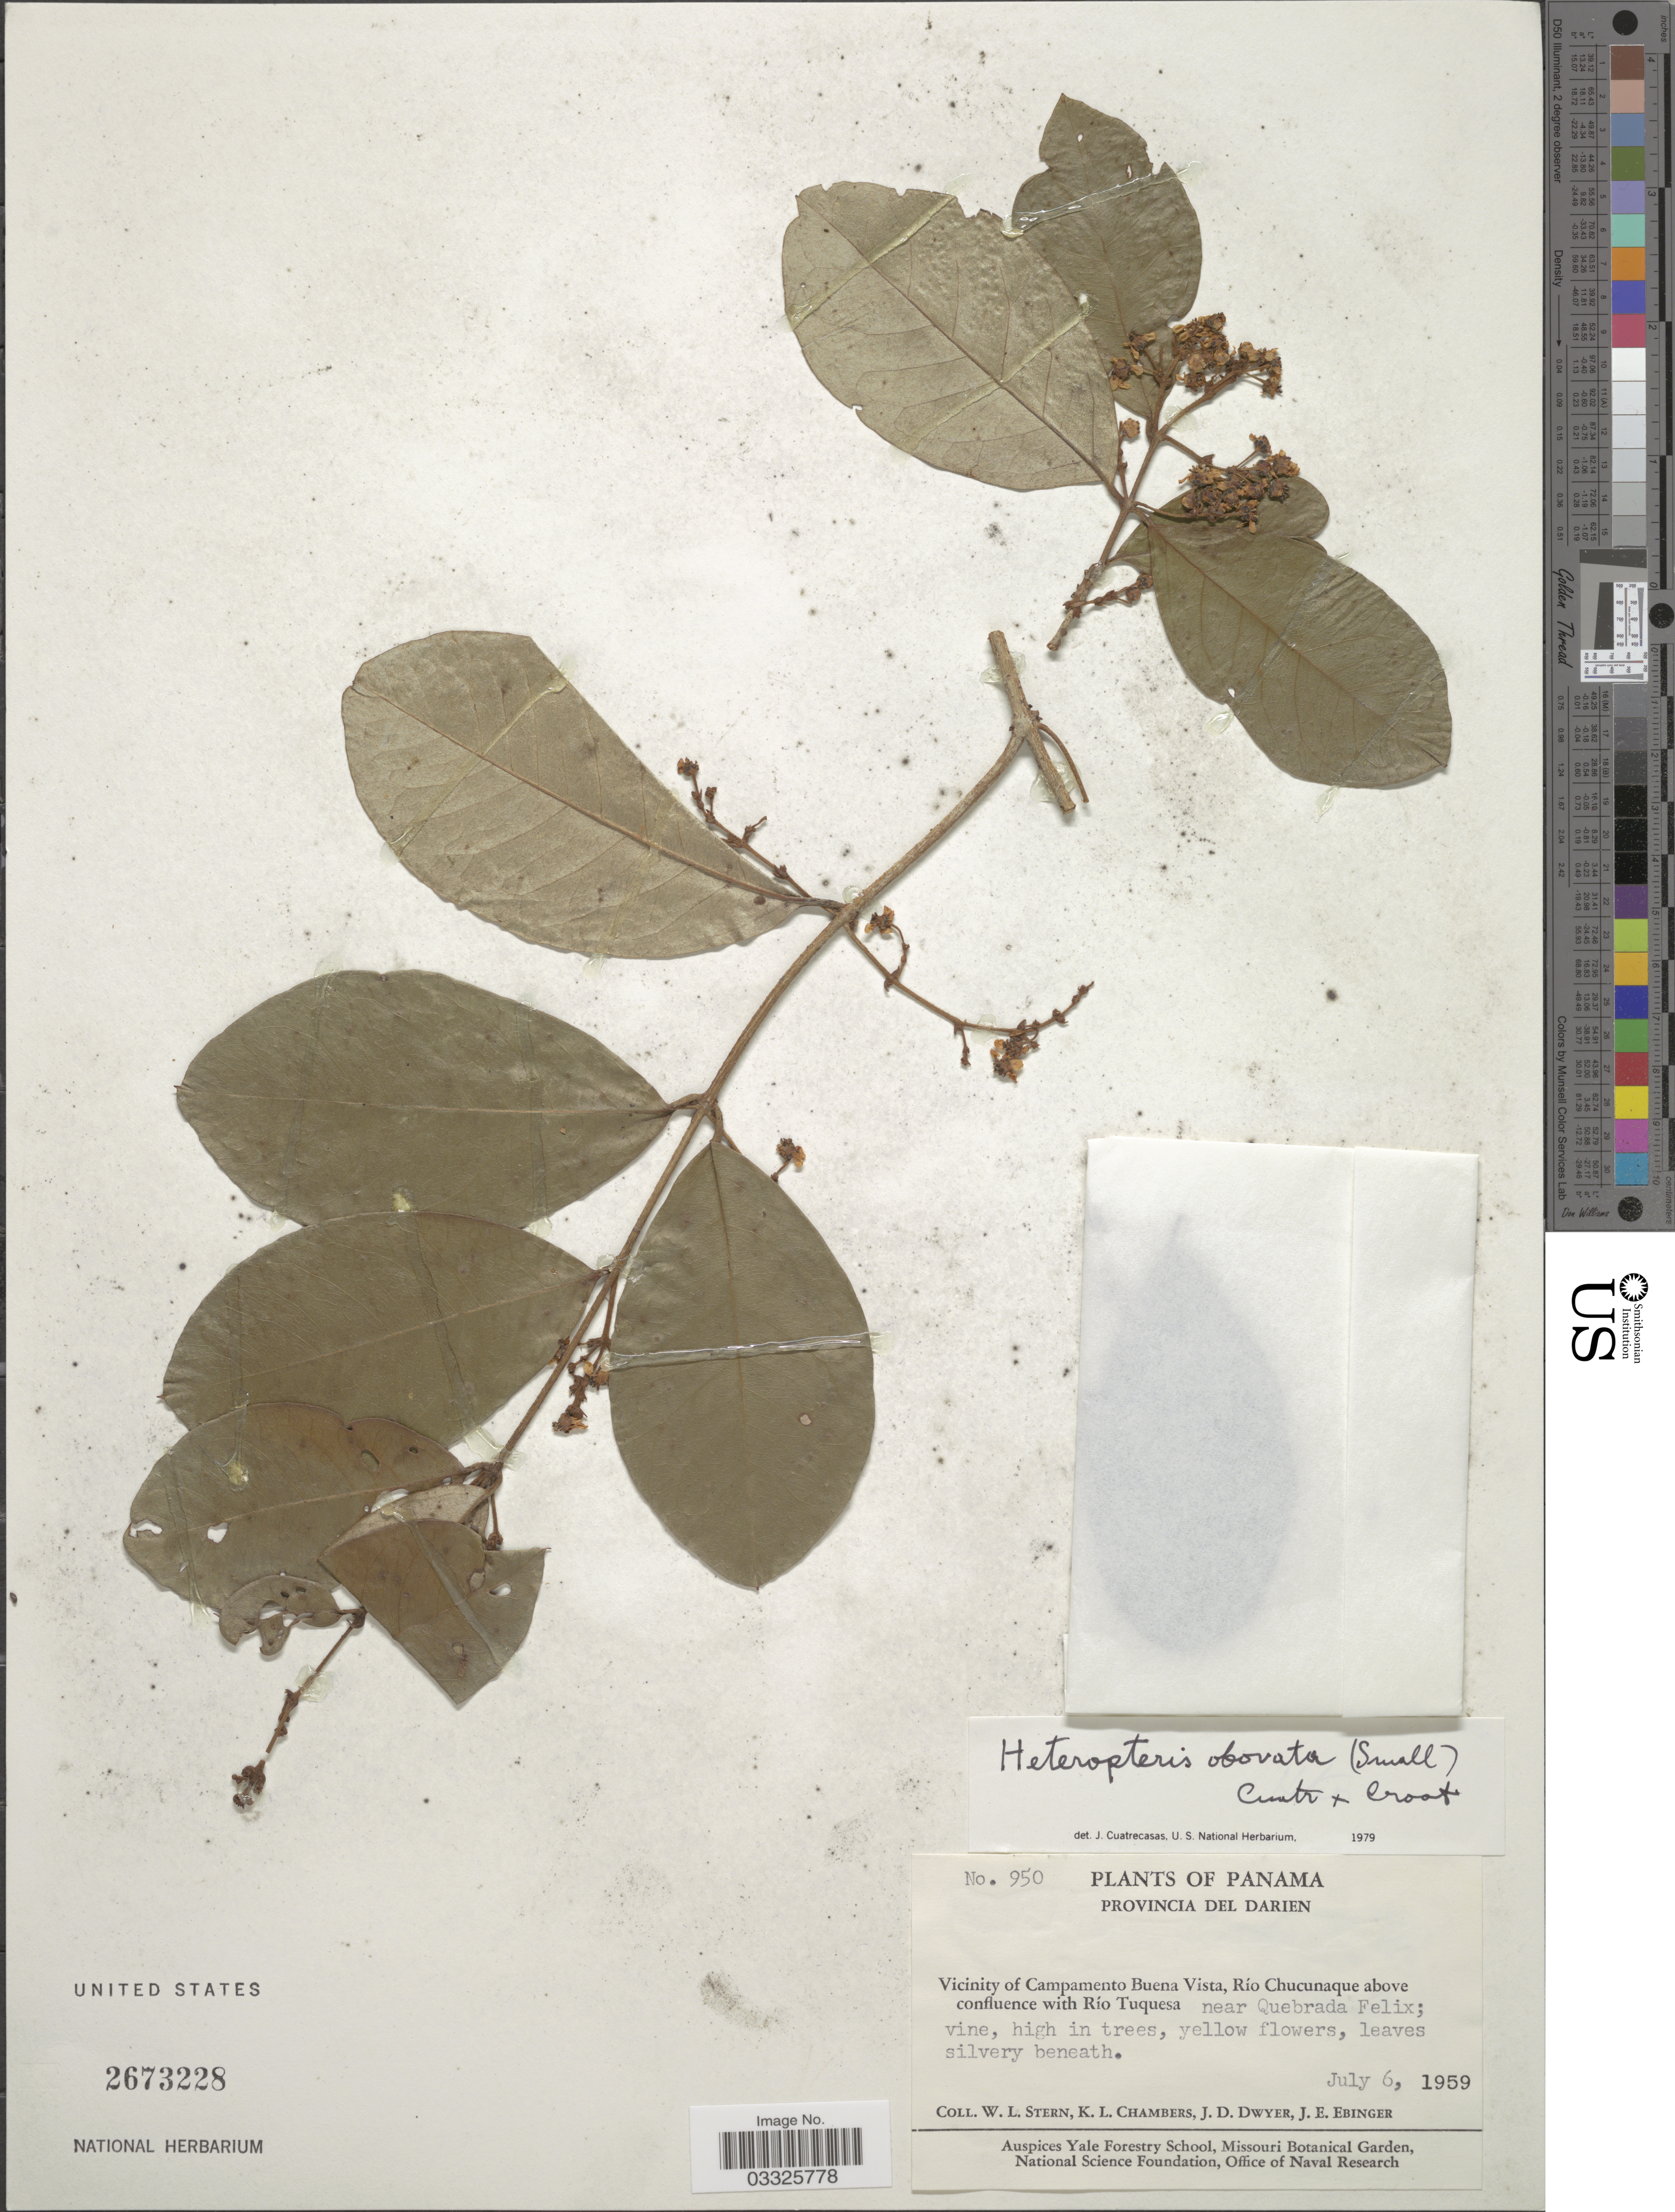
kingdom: Plantae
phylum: Tracheophyta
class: Magnoliopsida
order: Malpighiales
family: Malpighiaceae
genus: Heteropterys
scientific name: Heteropterys berteroana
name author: A. Juss.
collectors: W. L. Stern, K. Chambers, J. D. Dwyer & J. Ebinger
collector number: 950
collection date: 1959-07-06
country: Panama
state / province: Darién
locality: Vicinity of Campamento Buena Vista, Río Chucunaque above confluence with Río Tuquesa near Quebrada Felix.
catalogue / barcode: US 2673228